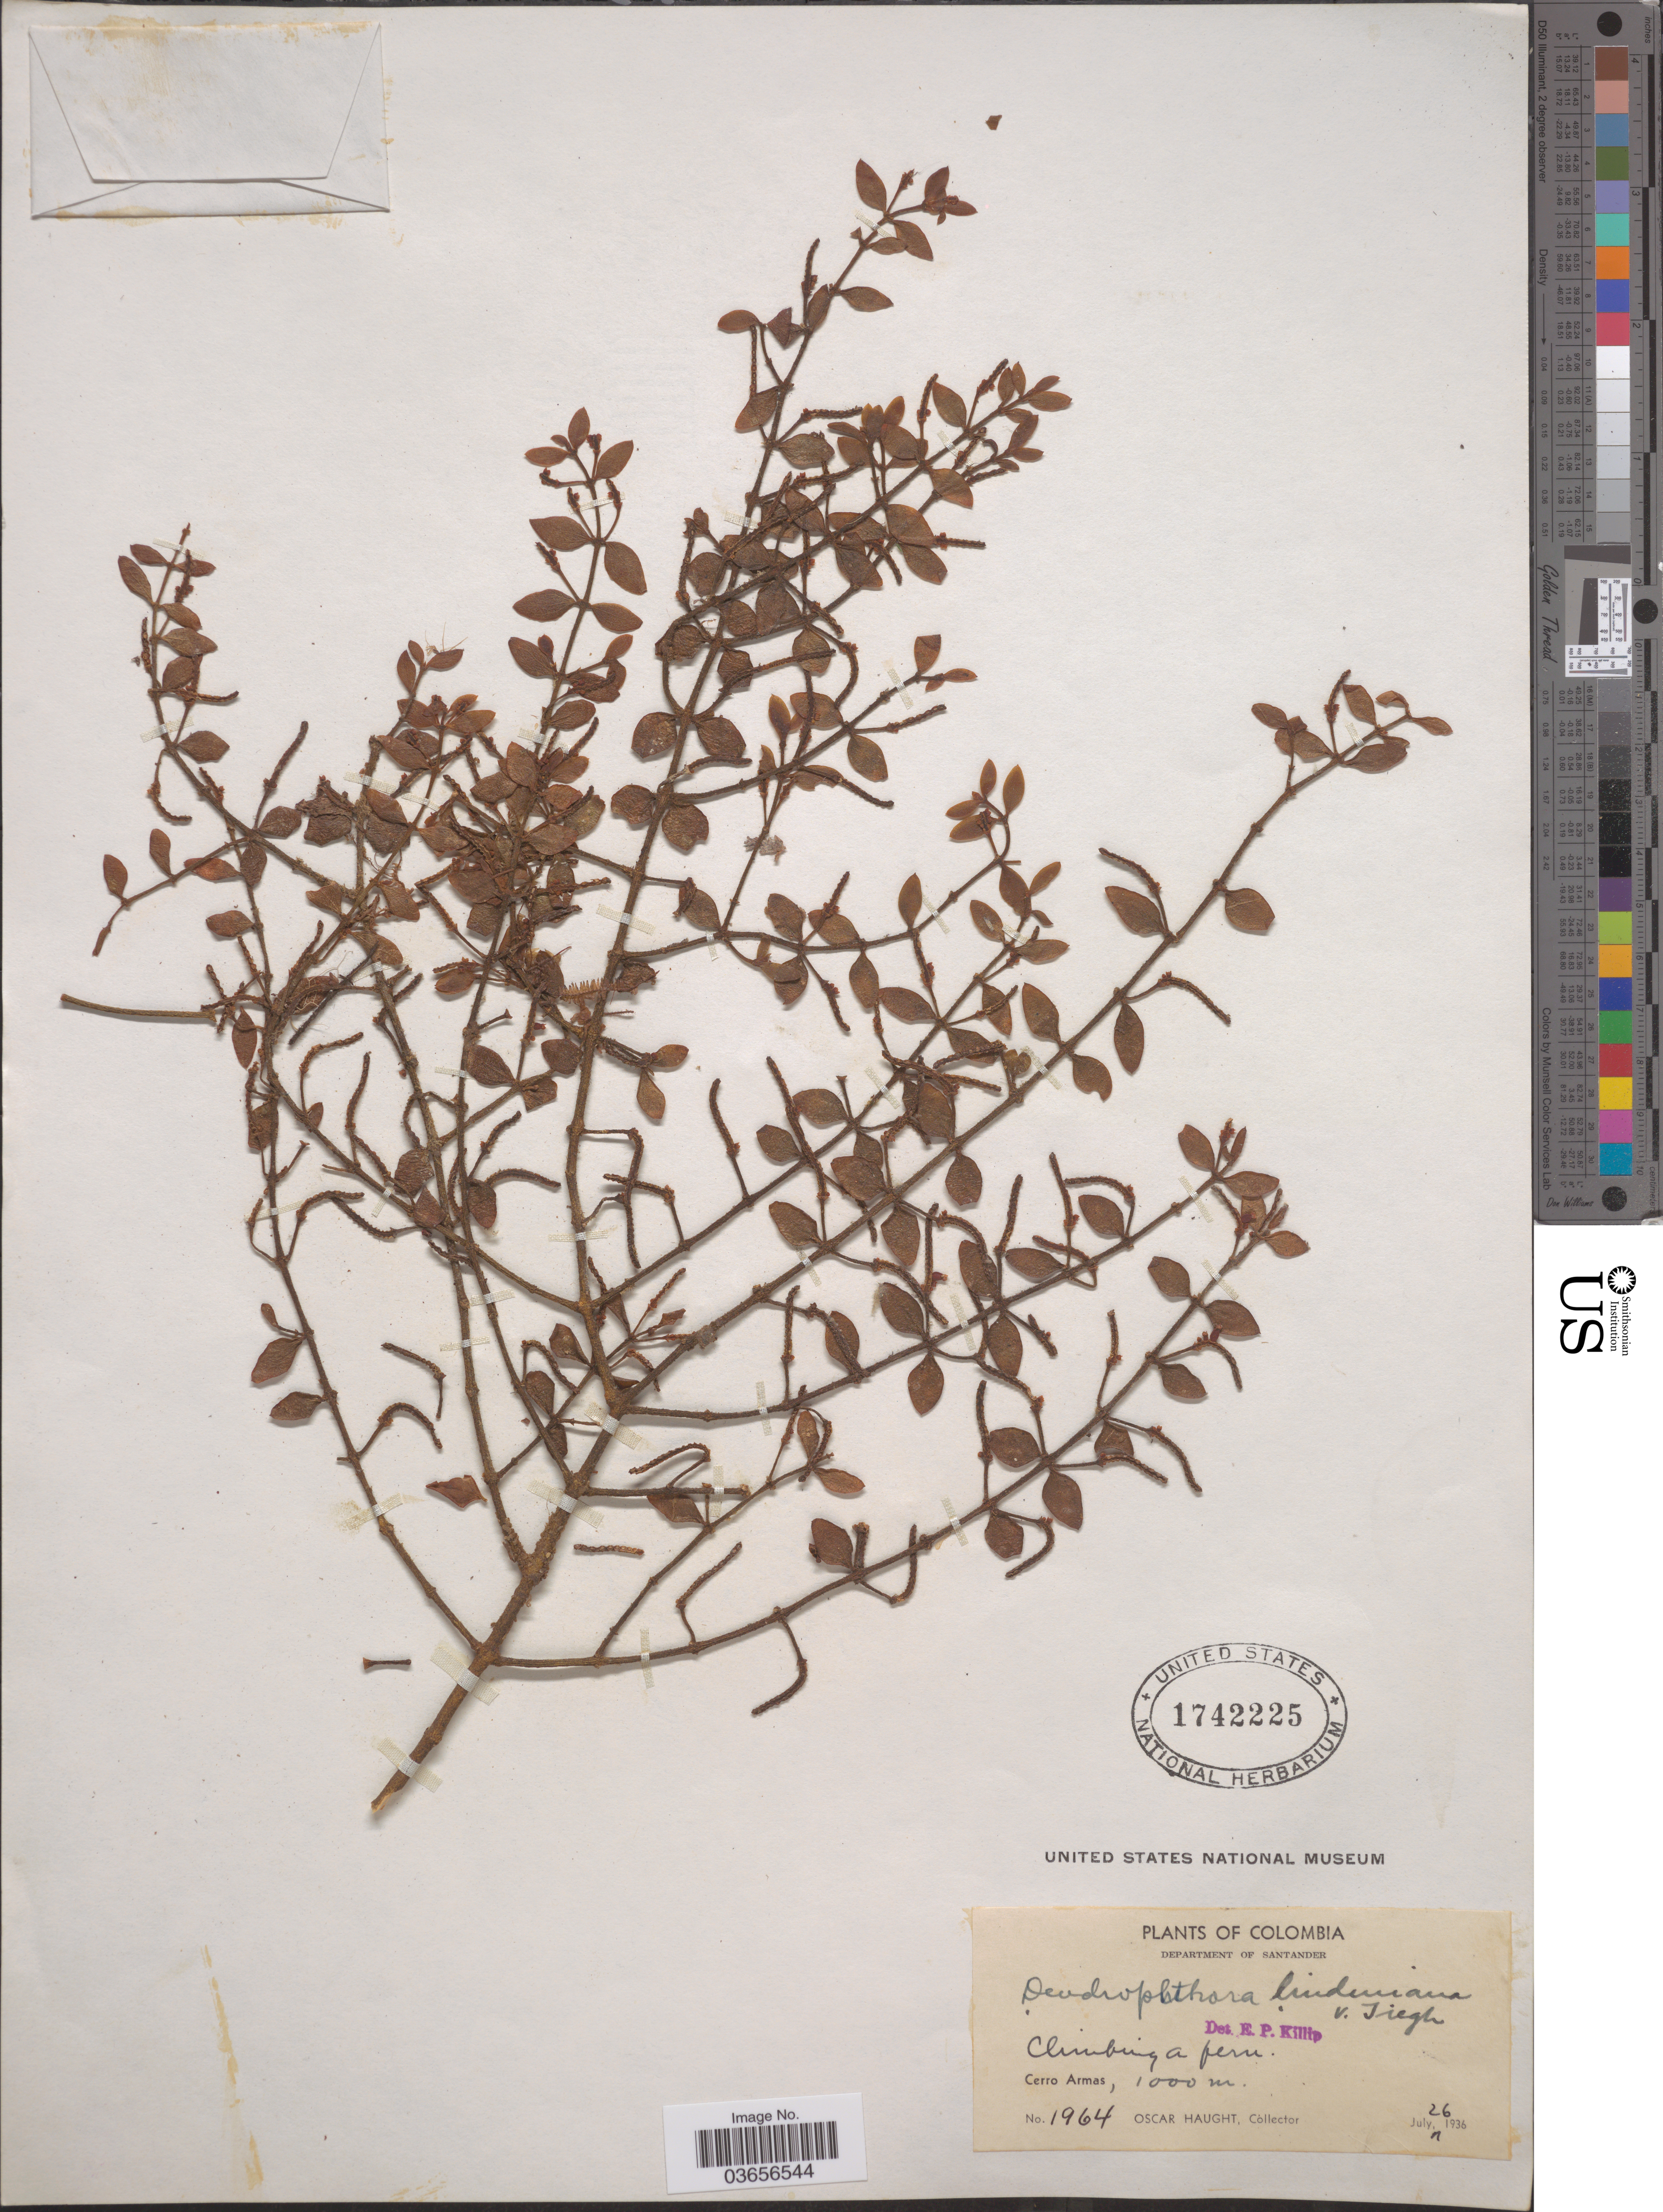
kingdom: Plantae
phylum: Tracheophyta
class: Magnoliopsida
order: Santalales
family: Viscaceae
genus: Dendrophthora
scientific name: Dendrophthora lindeniana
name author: Tiegh.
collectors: O. Haught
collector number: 1964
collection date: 1936-07-26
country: Colombia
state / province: Santander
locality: Department of Santander. Cerro Armas.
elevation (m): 1000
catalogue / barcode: US 1742225